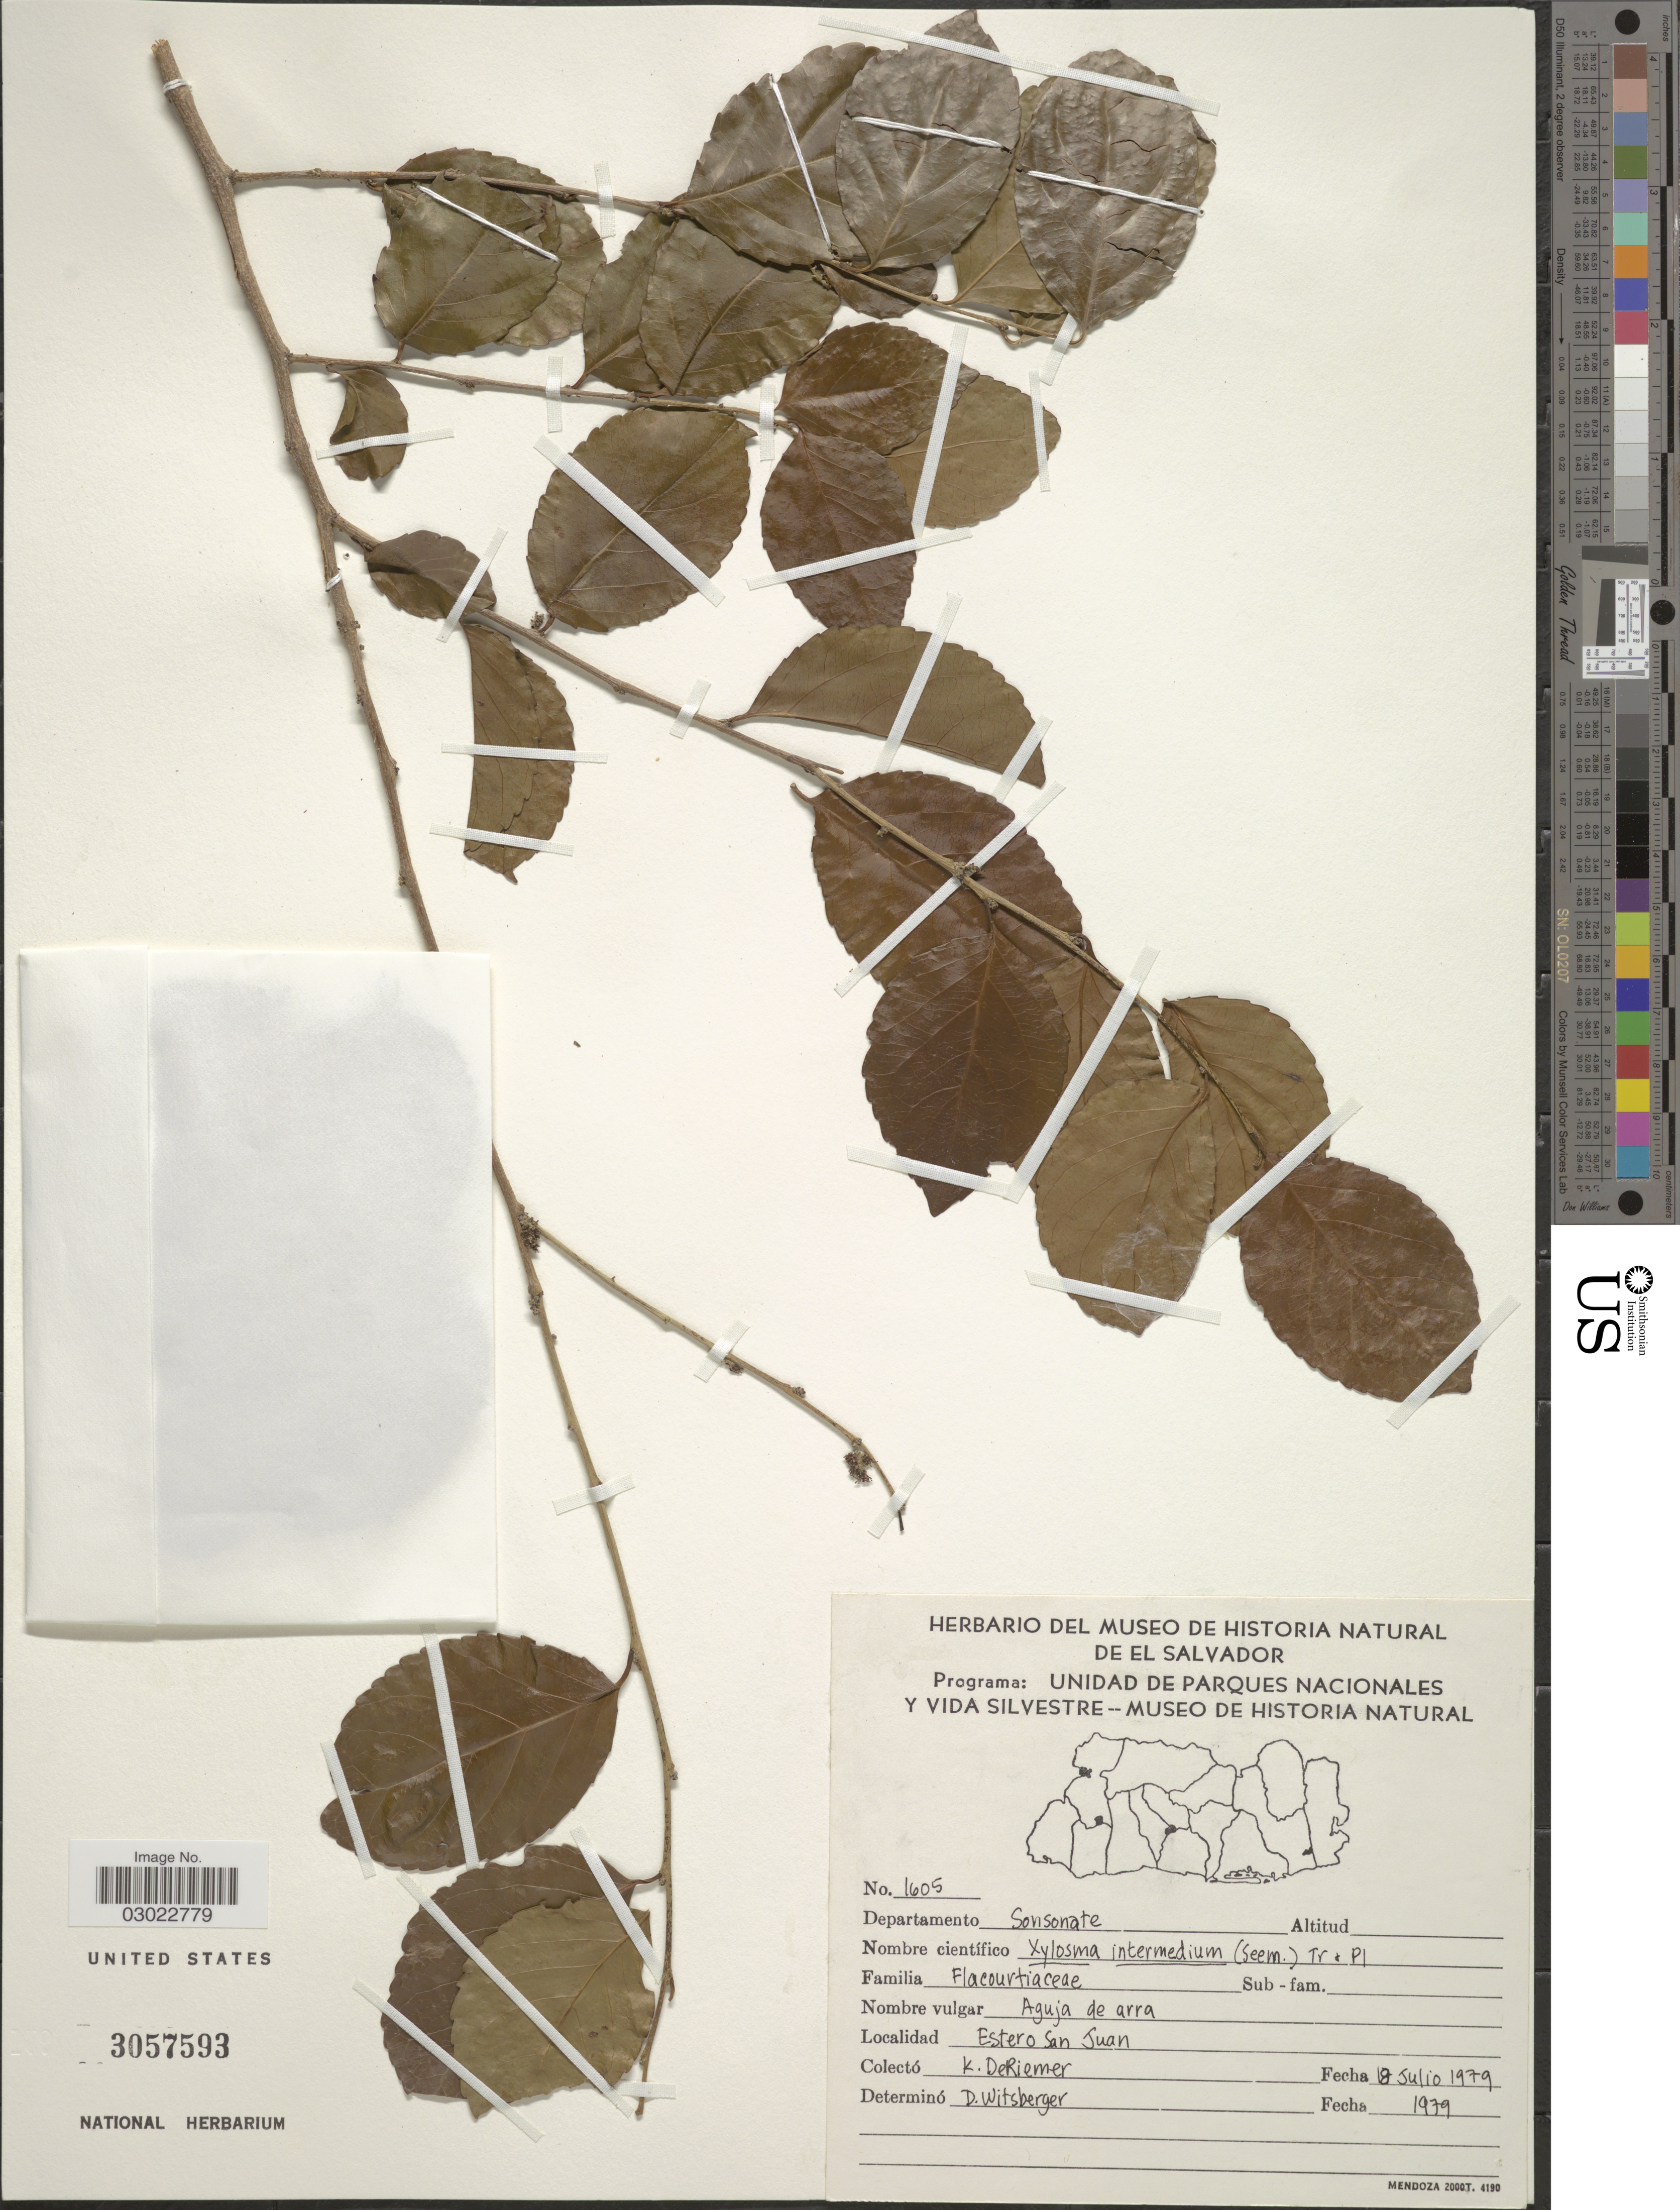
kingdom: Plantae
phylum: Tracheophyta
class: Magnoliopsida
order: Malpighiales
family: Salicaceae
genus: Xylosma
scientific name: Xylosma intermedia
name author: (Seem.) Triana & Planch.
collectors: K. DeRiemer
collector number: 1605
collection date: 1979-07-18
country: El Salvador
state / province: Sonsonate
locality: Departamento Sonsonate. Estero San Juan.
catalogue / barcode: US 3057593